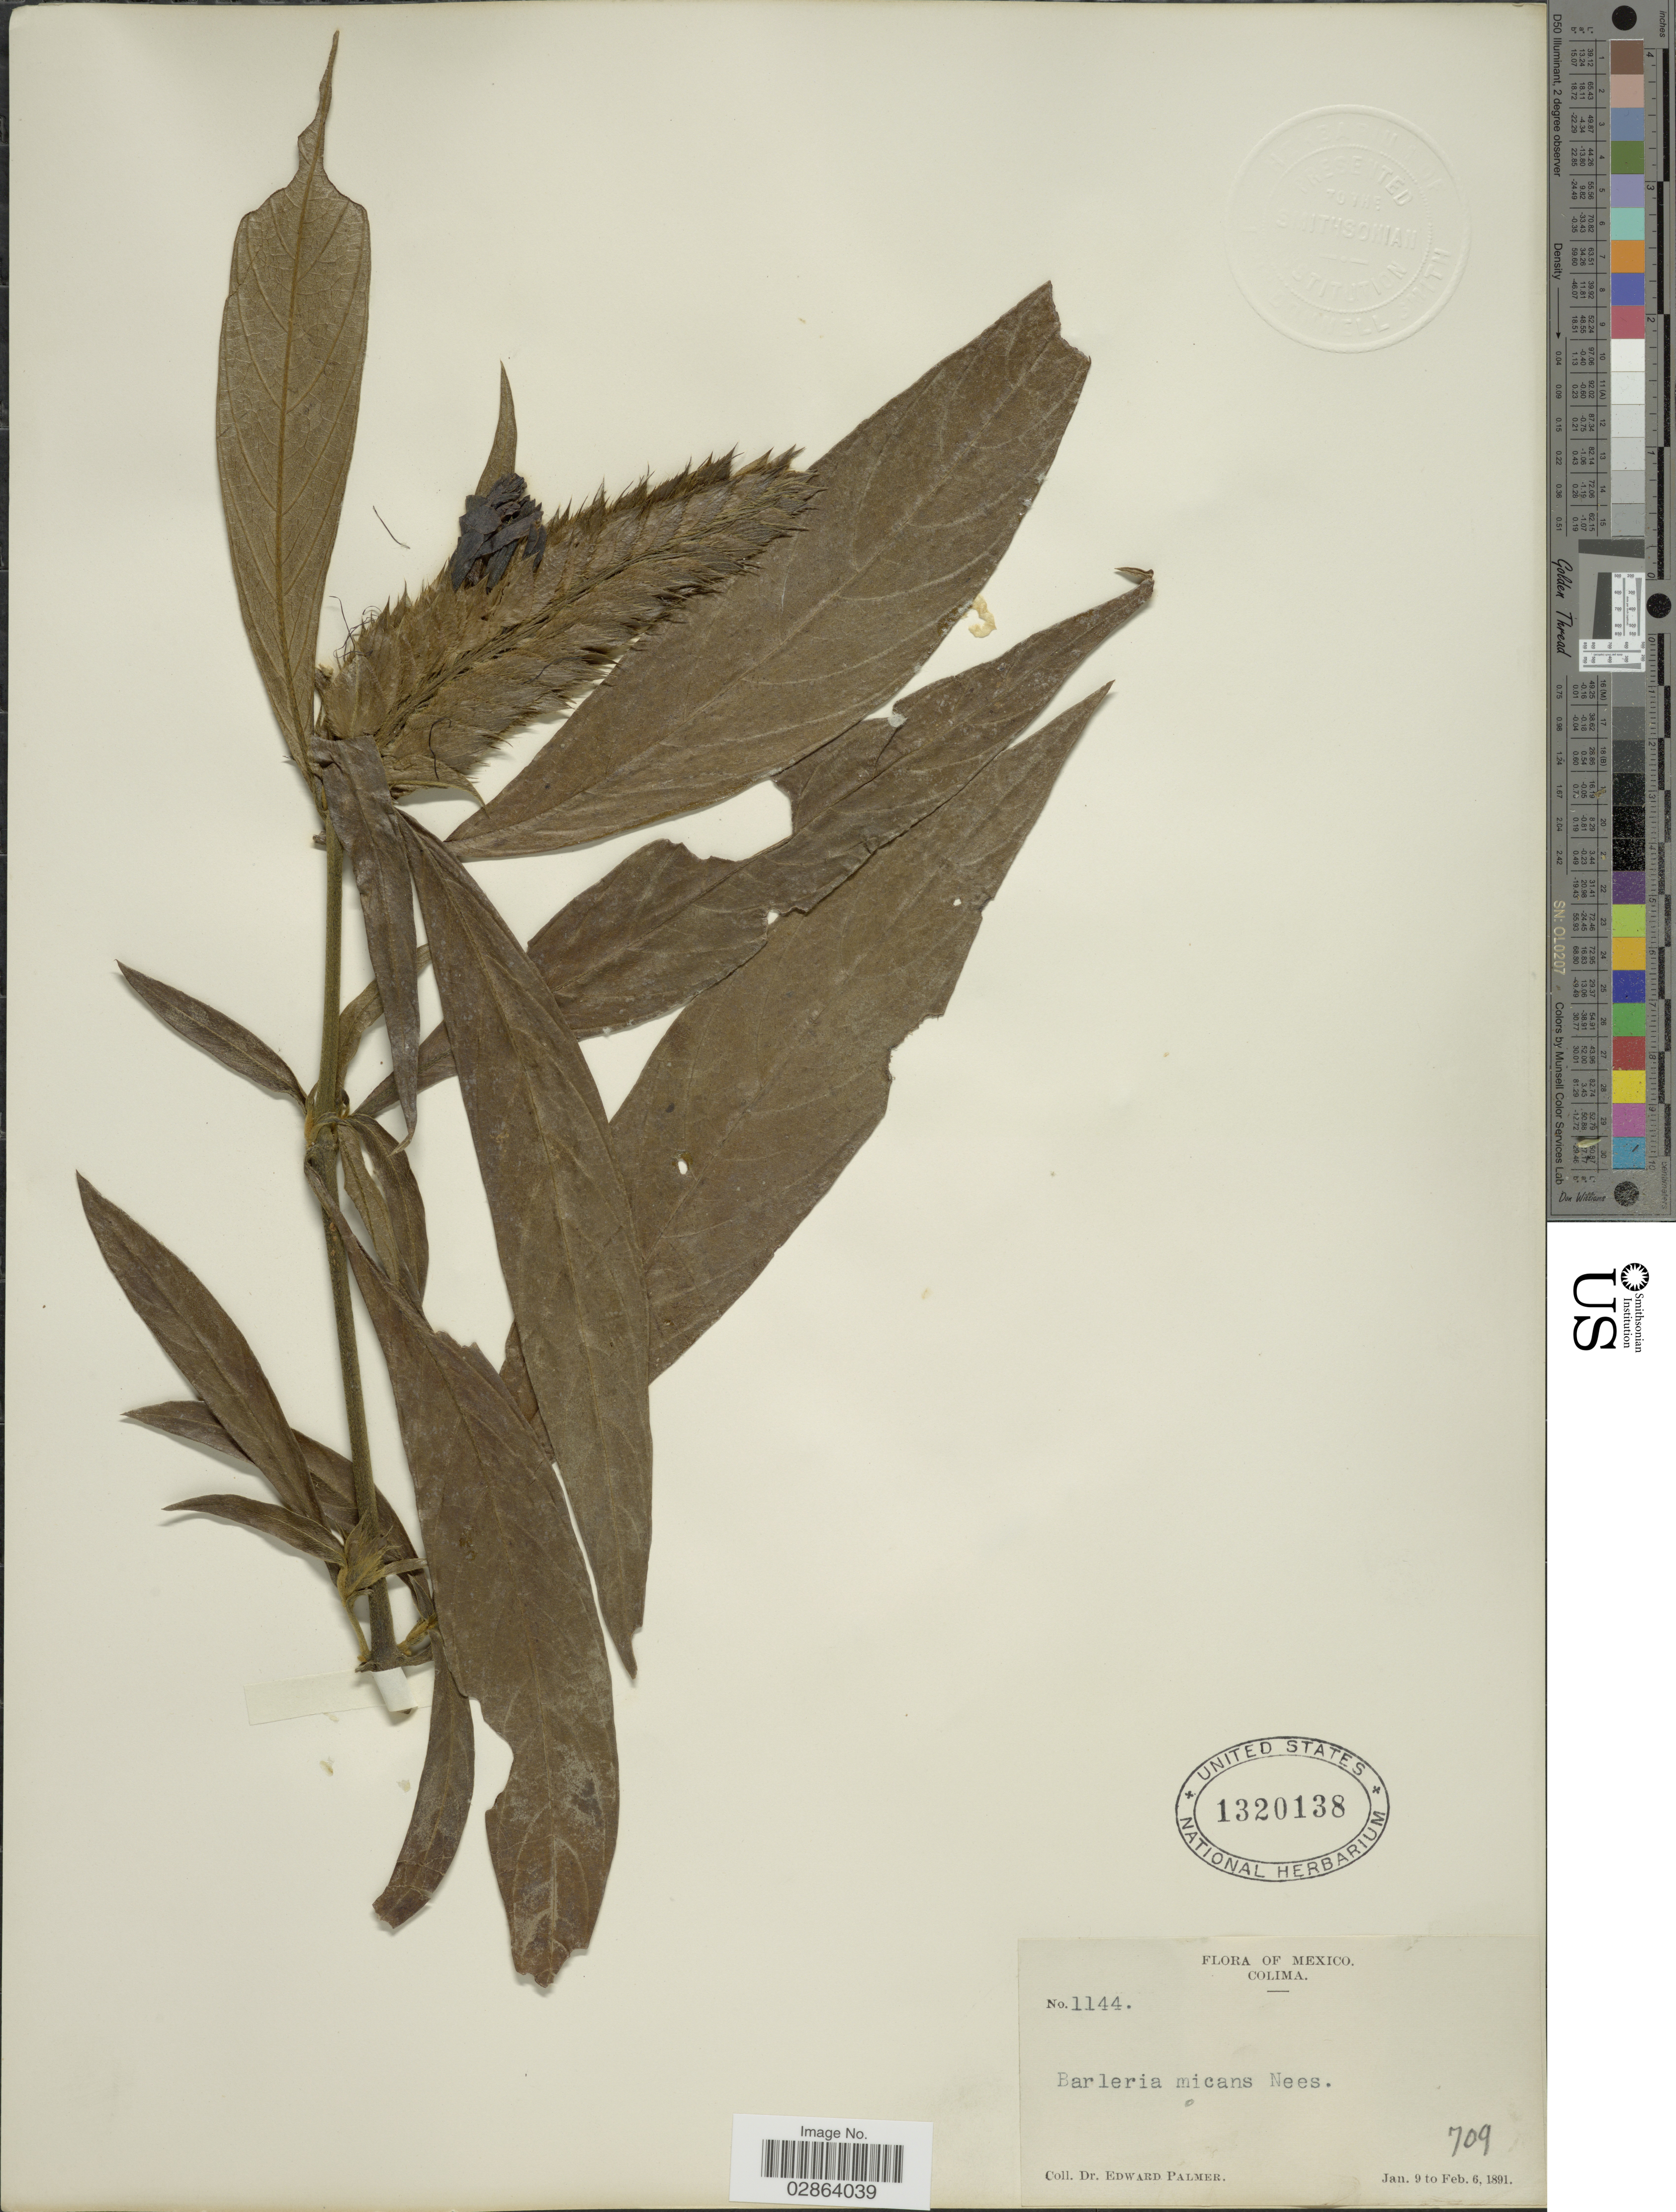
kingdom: Plantae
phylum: Tracheophyta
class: Magnoliopsida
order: Lamiales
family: Acanthaceae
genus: Barleria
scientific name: Barleria oenotheroides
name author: Dum. Cours.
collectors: E. Palmer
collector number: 1144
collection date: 1891-01-09/1891-02-06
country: Mexico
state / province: Colima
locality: Colima.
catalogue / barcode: US 1320138